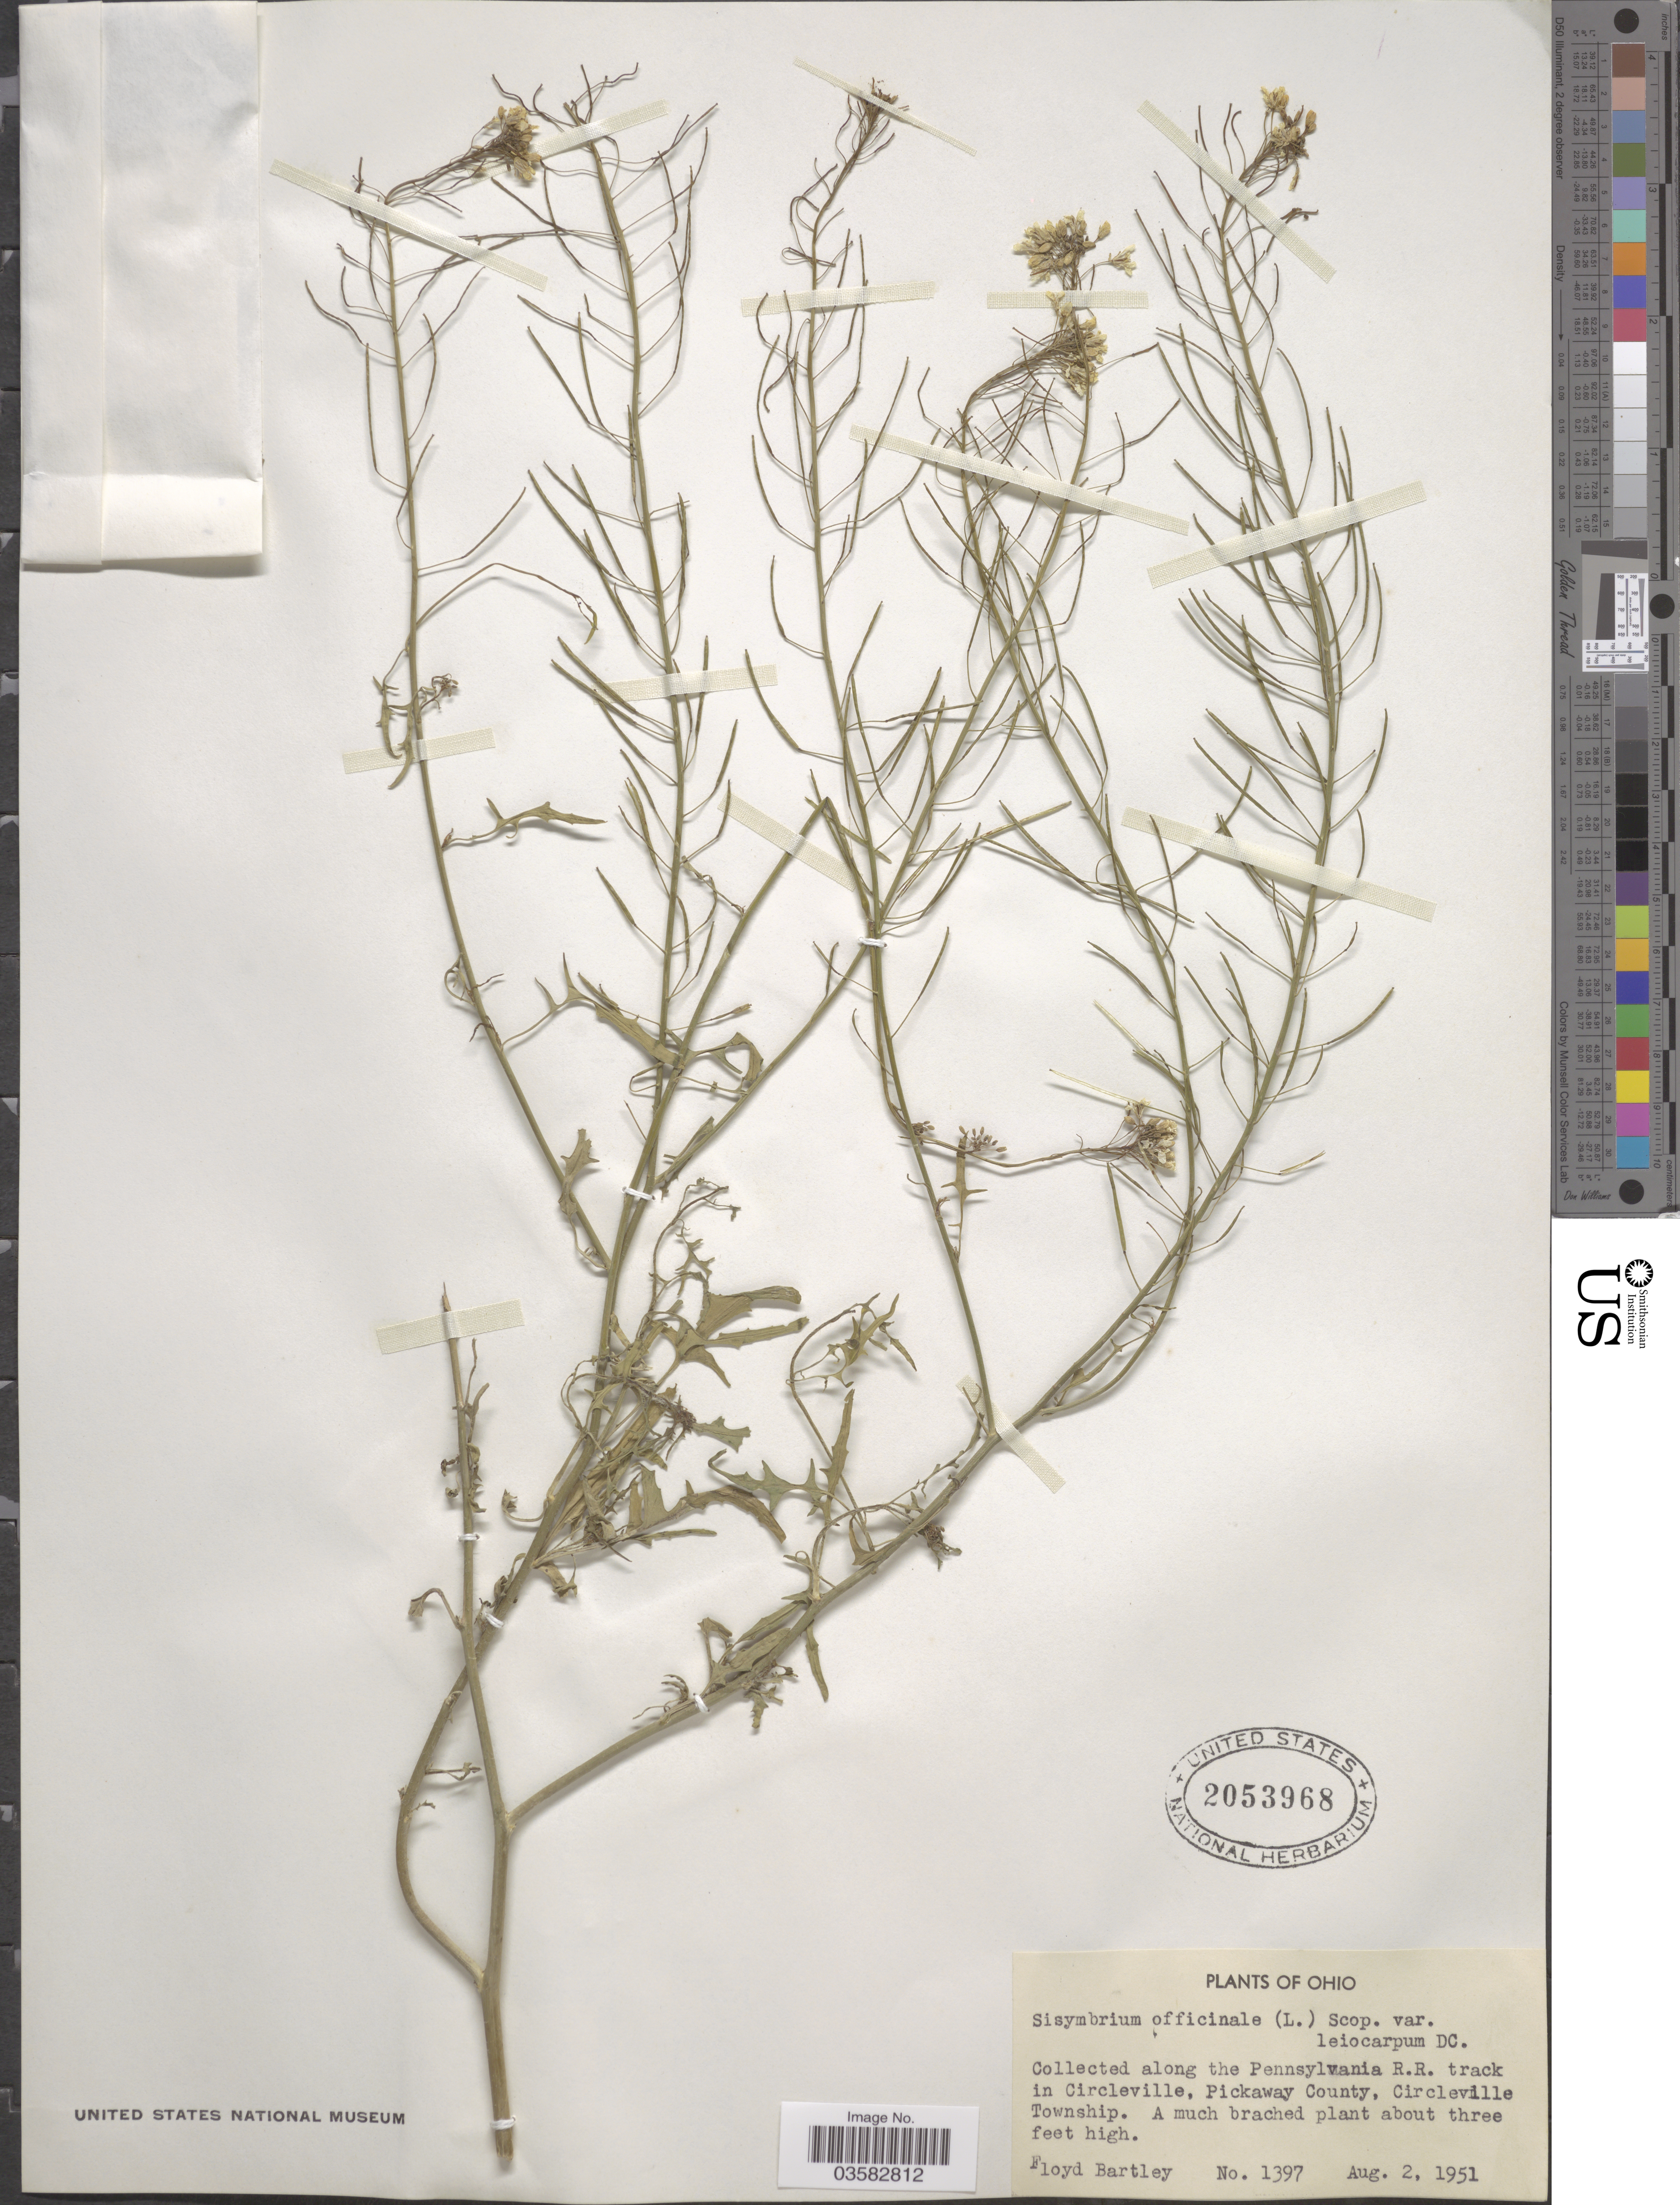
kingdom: Plantae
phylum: Tracheophyta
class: Magnoliopsida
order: Brassicales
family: Brassicaceae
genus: Sisymbrium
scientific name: Sisymbrium altissimum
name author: L.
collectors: F. Bartley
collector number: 1397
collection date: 1951-08-02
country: United States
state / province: Ohio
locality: Along the Pennsylvania R.R. track in Circleville, Pickaway County, Circleville Township.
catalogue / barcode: US 2053968